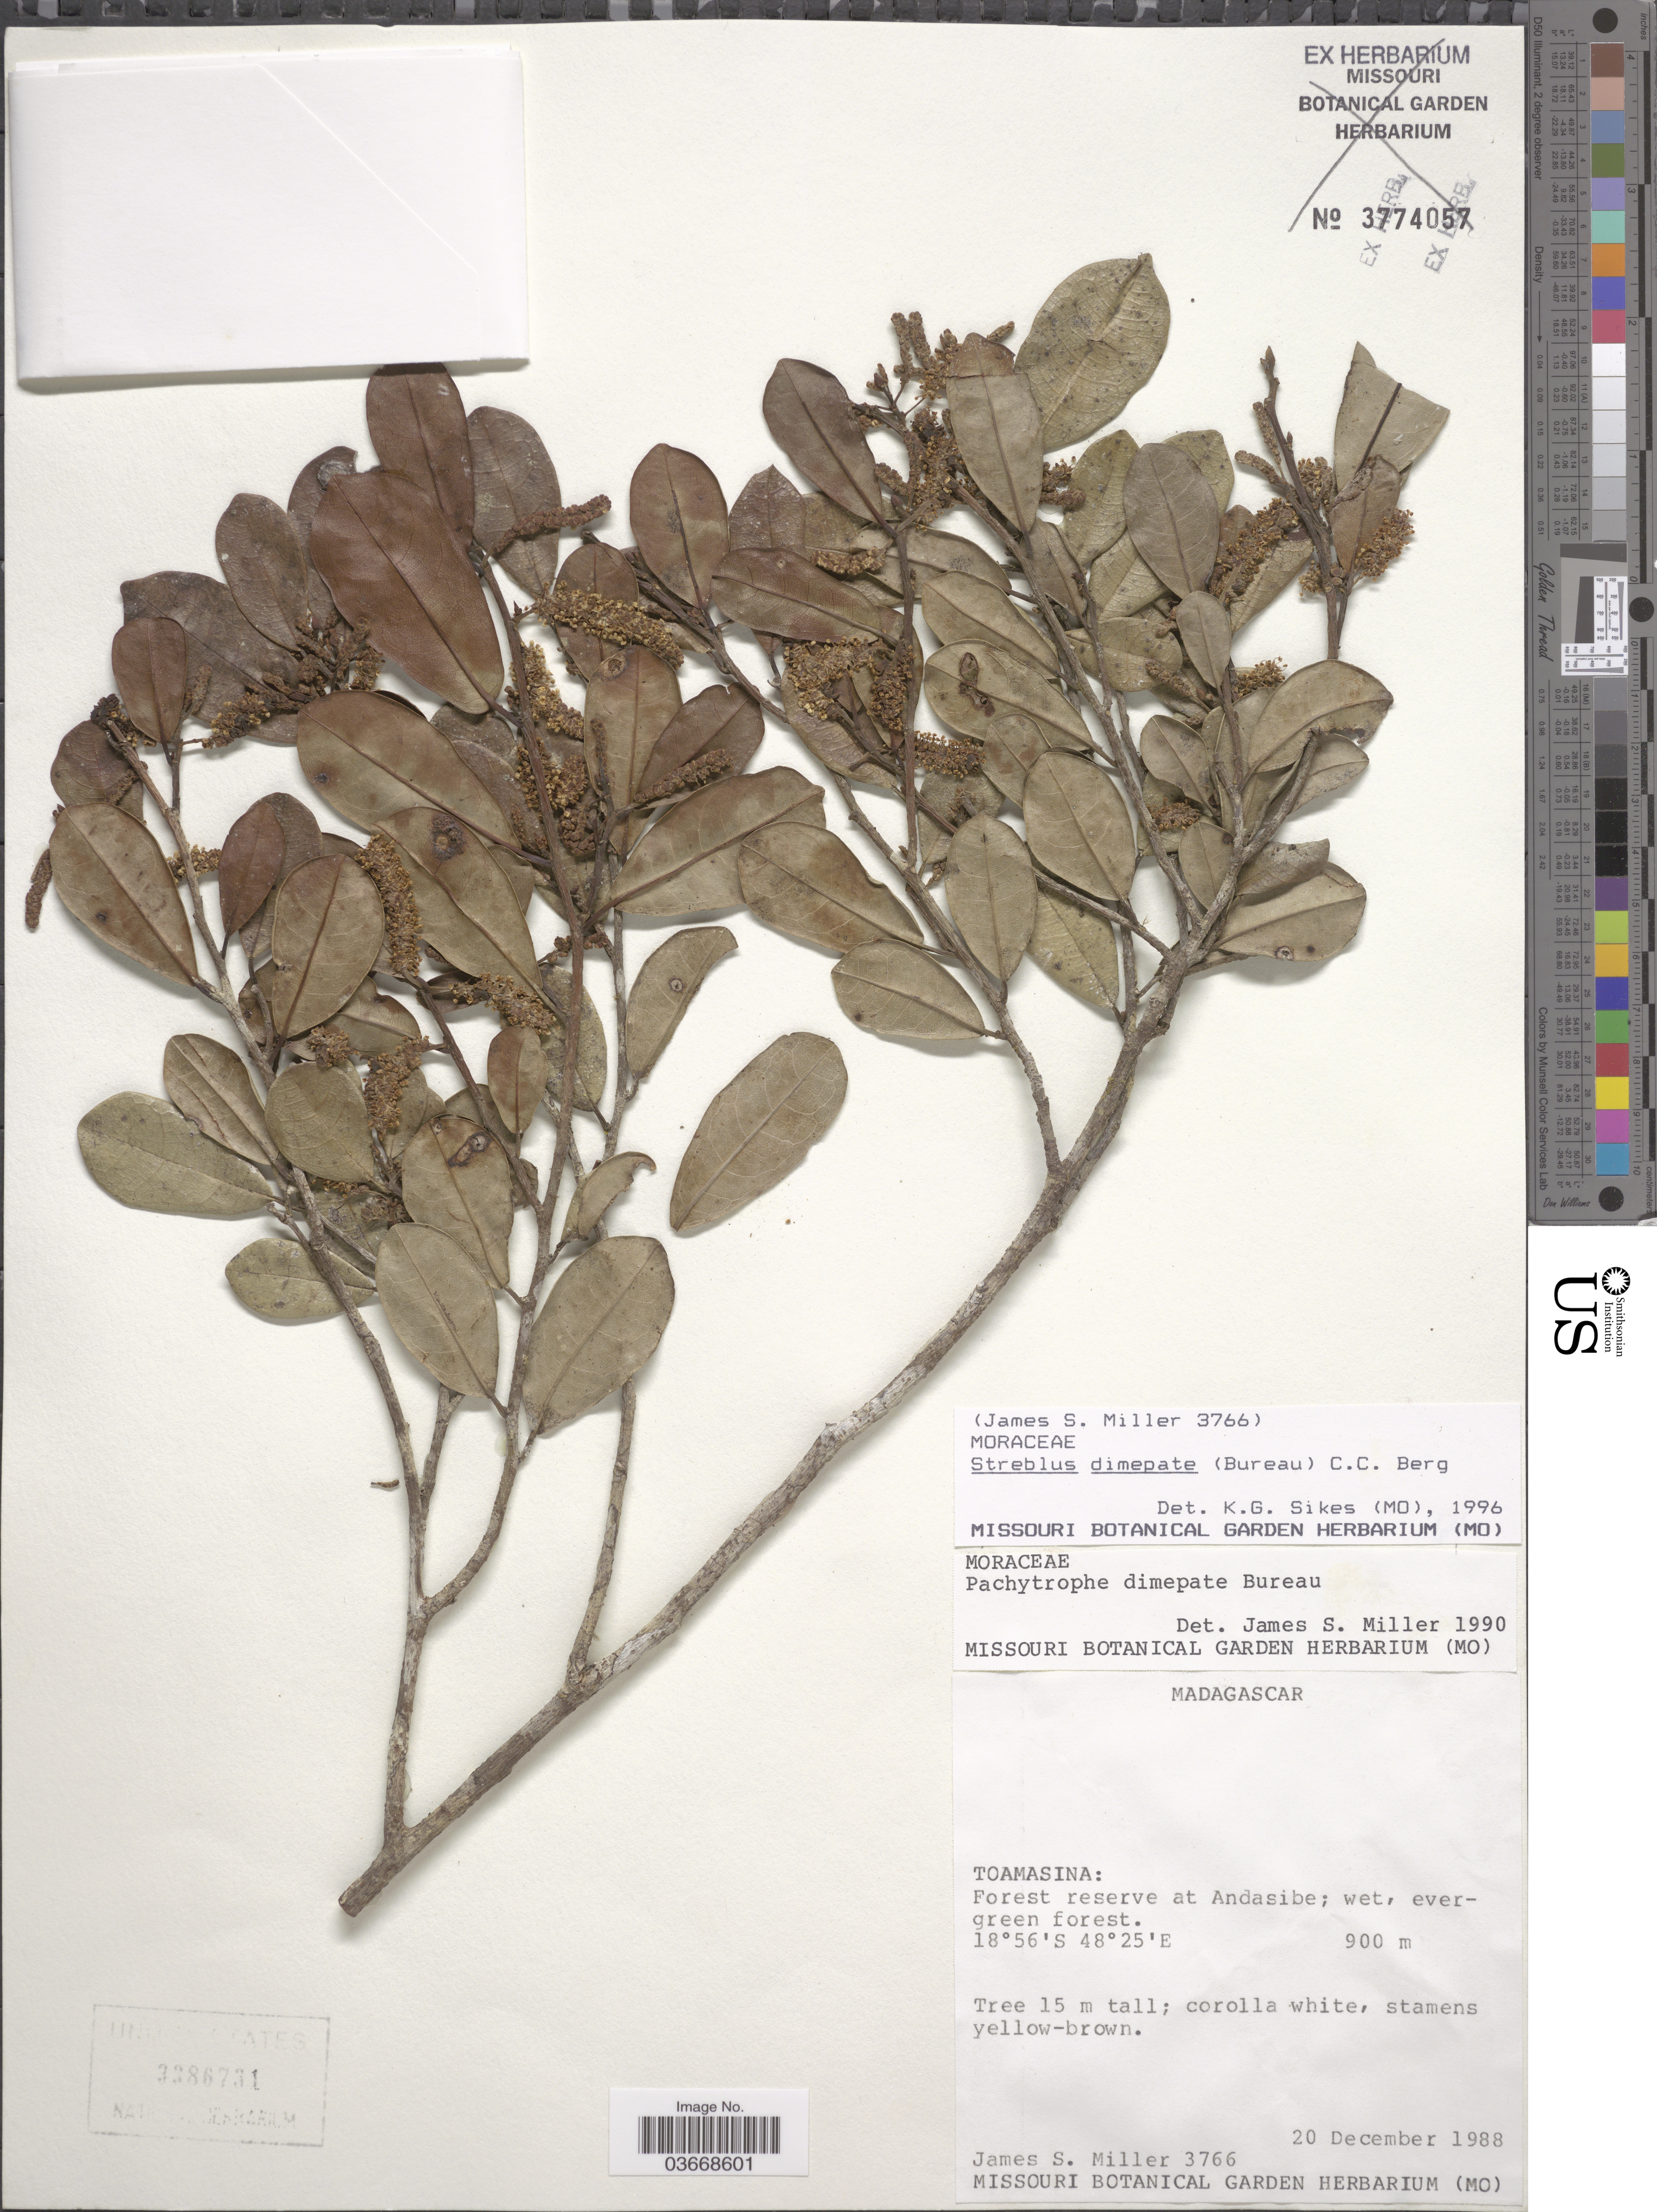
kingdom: Plantae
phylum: Tracheophyta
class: Magnoliopsida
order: Rosales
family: Moraceae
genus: Ampalis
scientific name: Ampalis dimepate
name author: (Bureau) E. M. Gardner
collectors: J. S. Miller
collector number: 3766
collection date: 1988-12-20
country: Madagascar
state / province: Alaotra Mangoro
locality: Forest reserve at Andasibe.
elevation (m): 900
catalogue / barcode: US 3386731